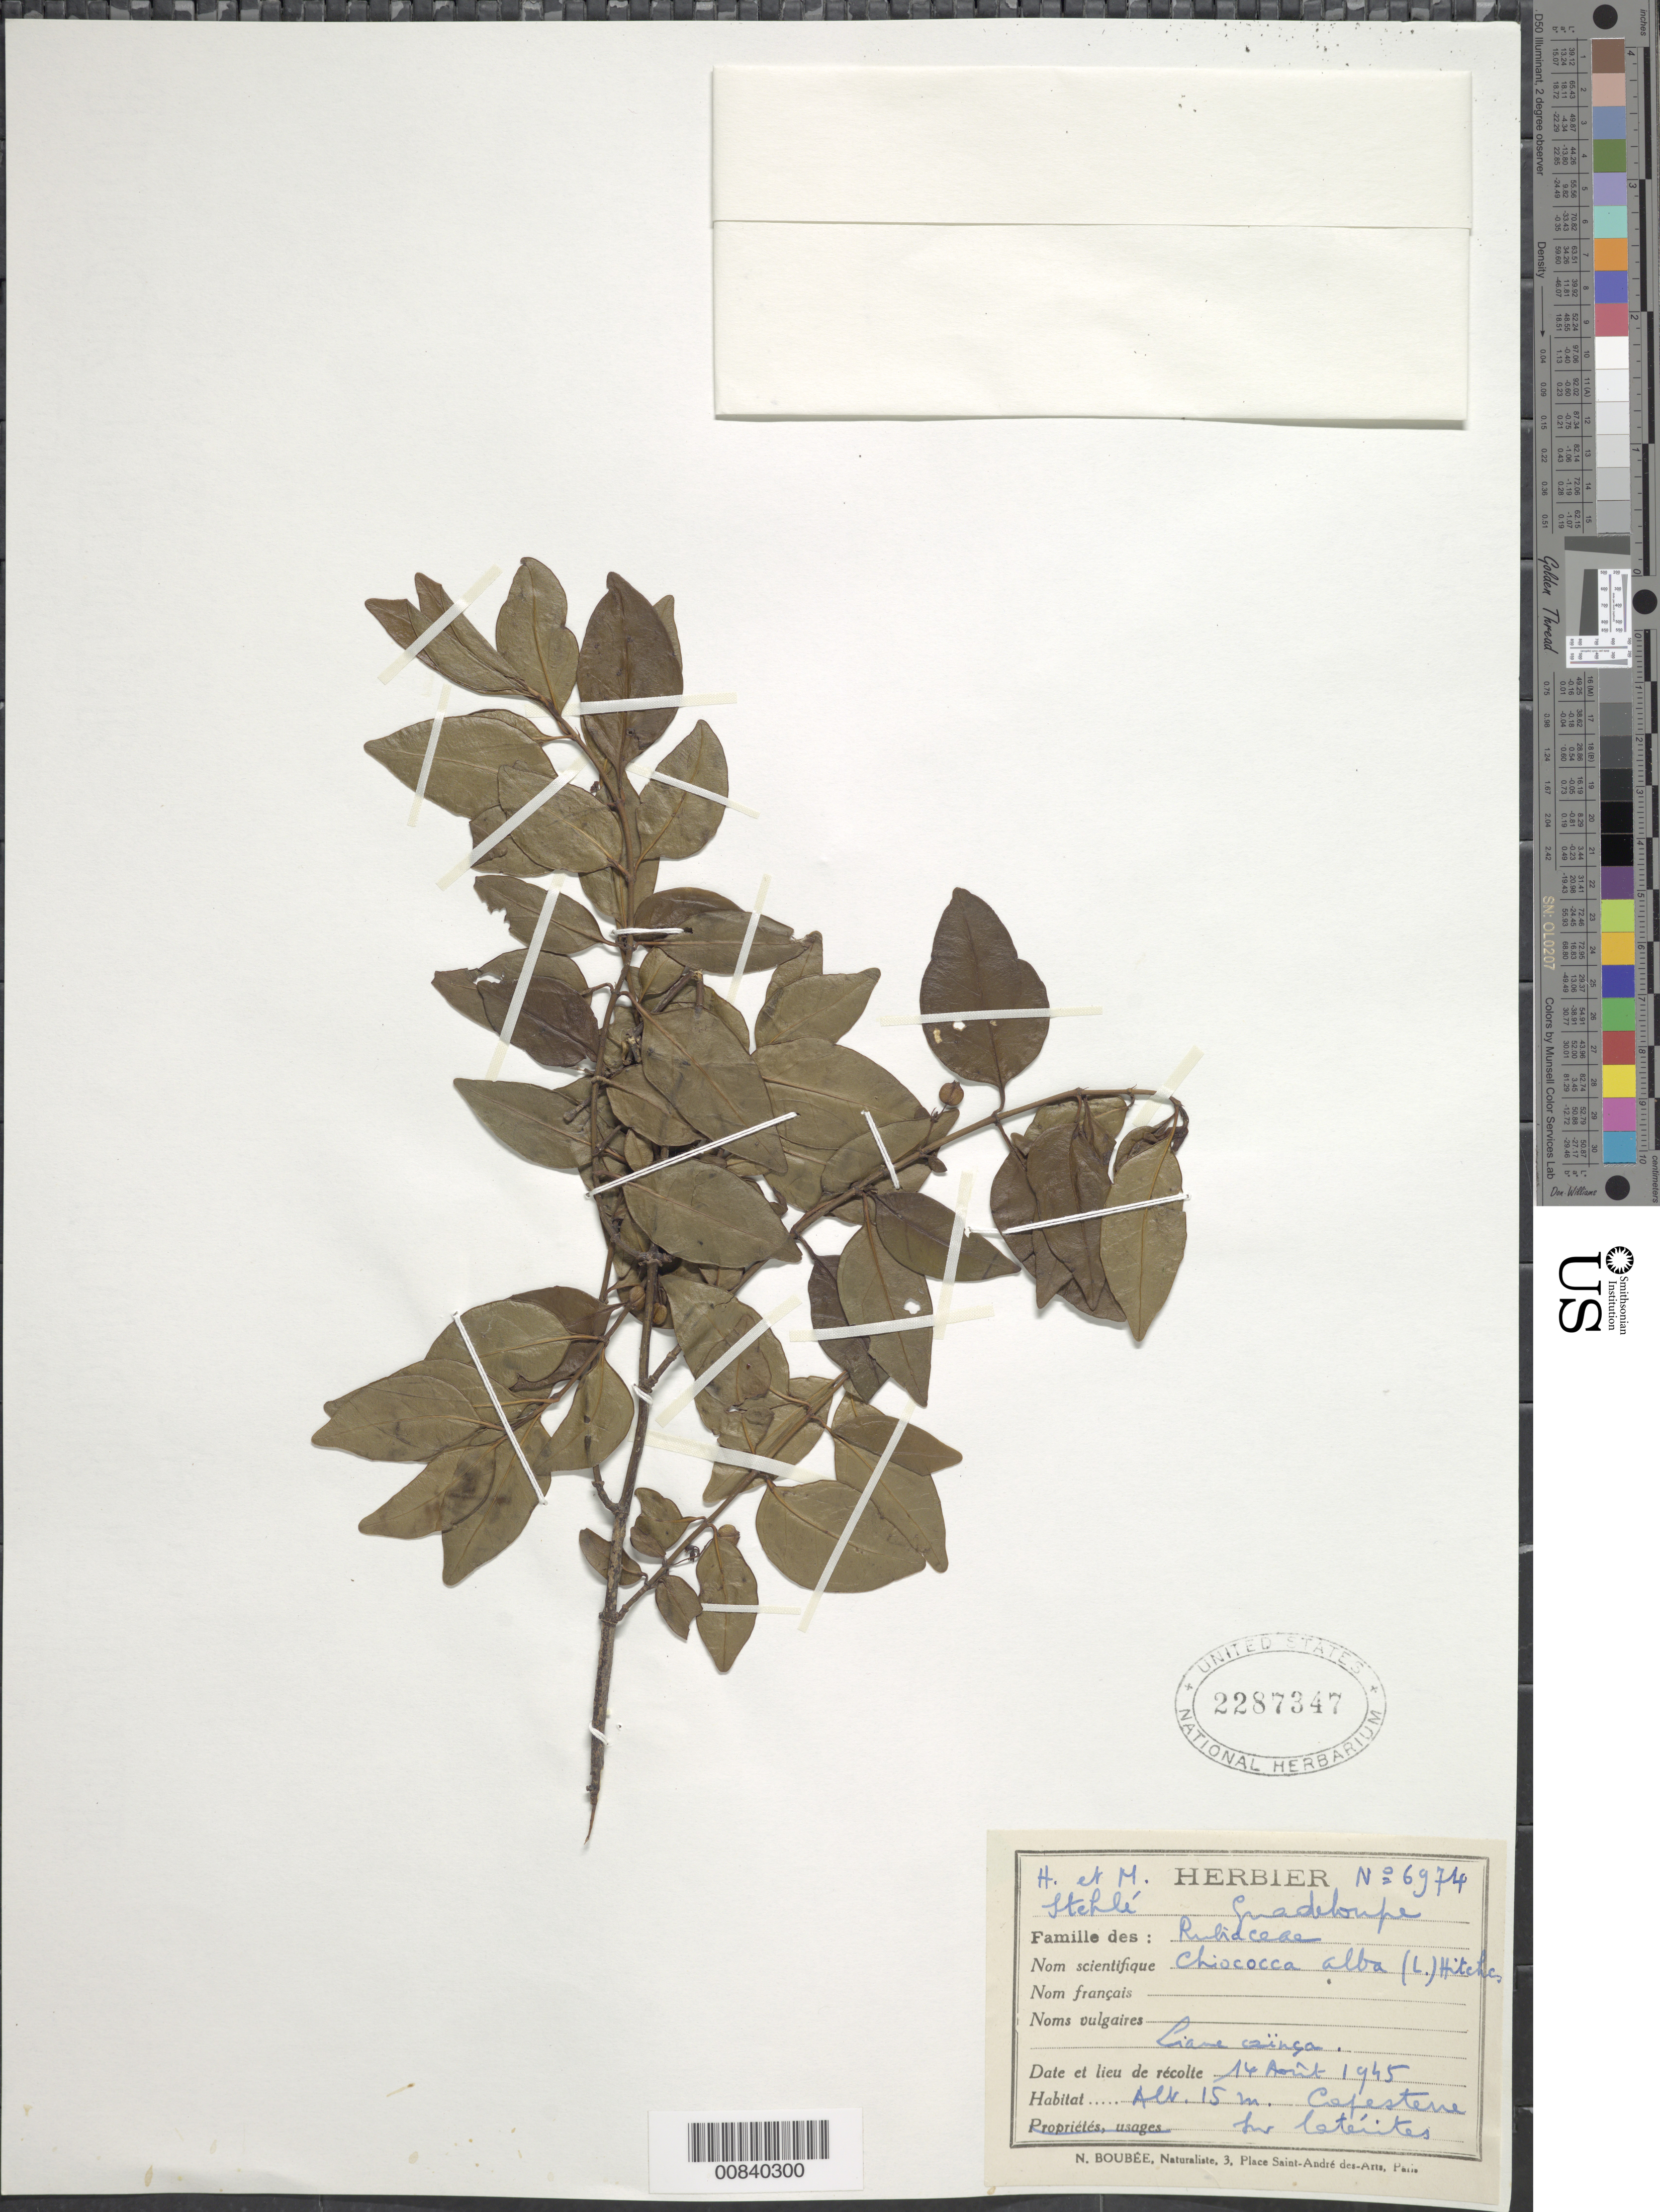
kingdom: Plantae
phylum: Tracheophyta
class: Magnoliopsida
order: Gentianales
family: Rubiaceae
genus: Chiococca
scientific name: Chiococca alba subsp. alba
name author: (L.) Hitchc.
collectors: H. Stehlé & M. Stehlé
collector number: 6974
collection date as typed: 14 Aug 1945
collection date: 1945-08-14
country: Guadeloupe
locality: Cafestene (sp?)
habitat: Sur latérites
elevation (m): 15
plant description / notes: Common name: Liane caïnga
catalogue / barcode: US 2287347